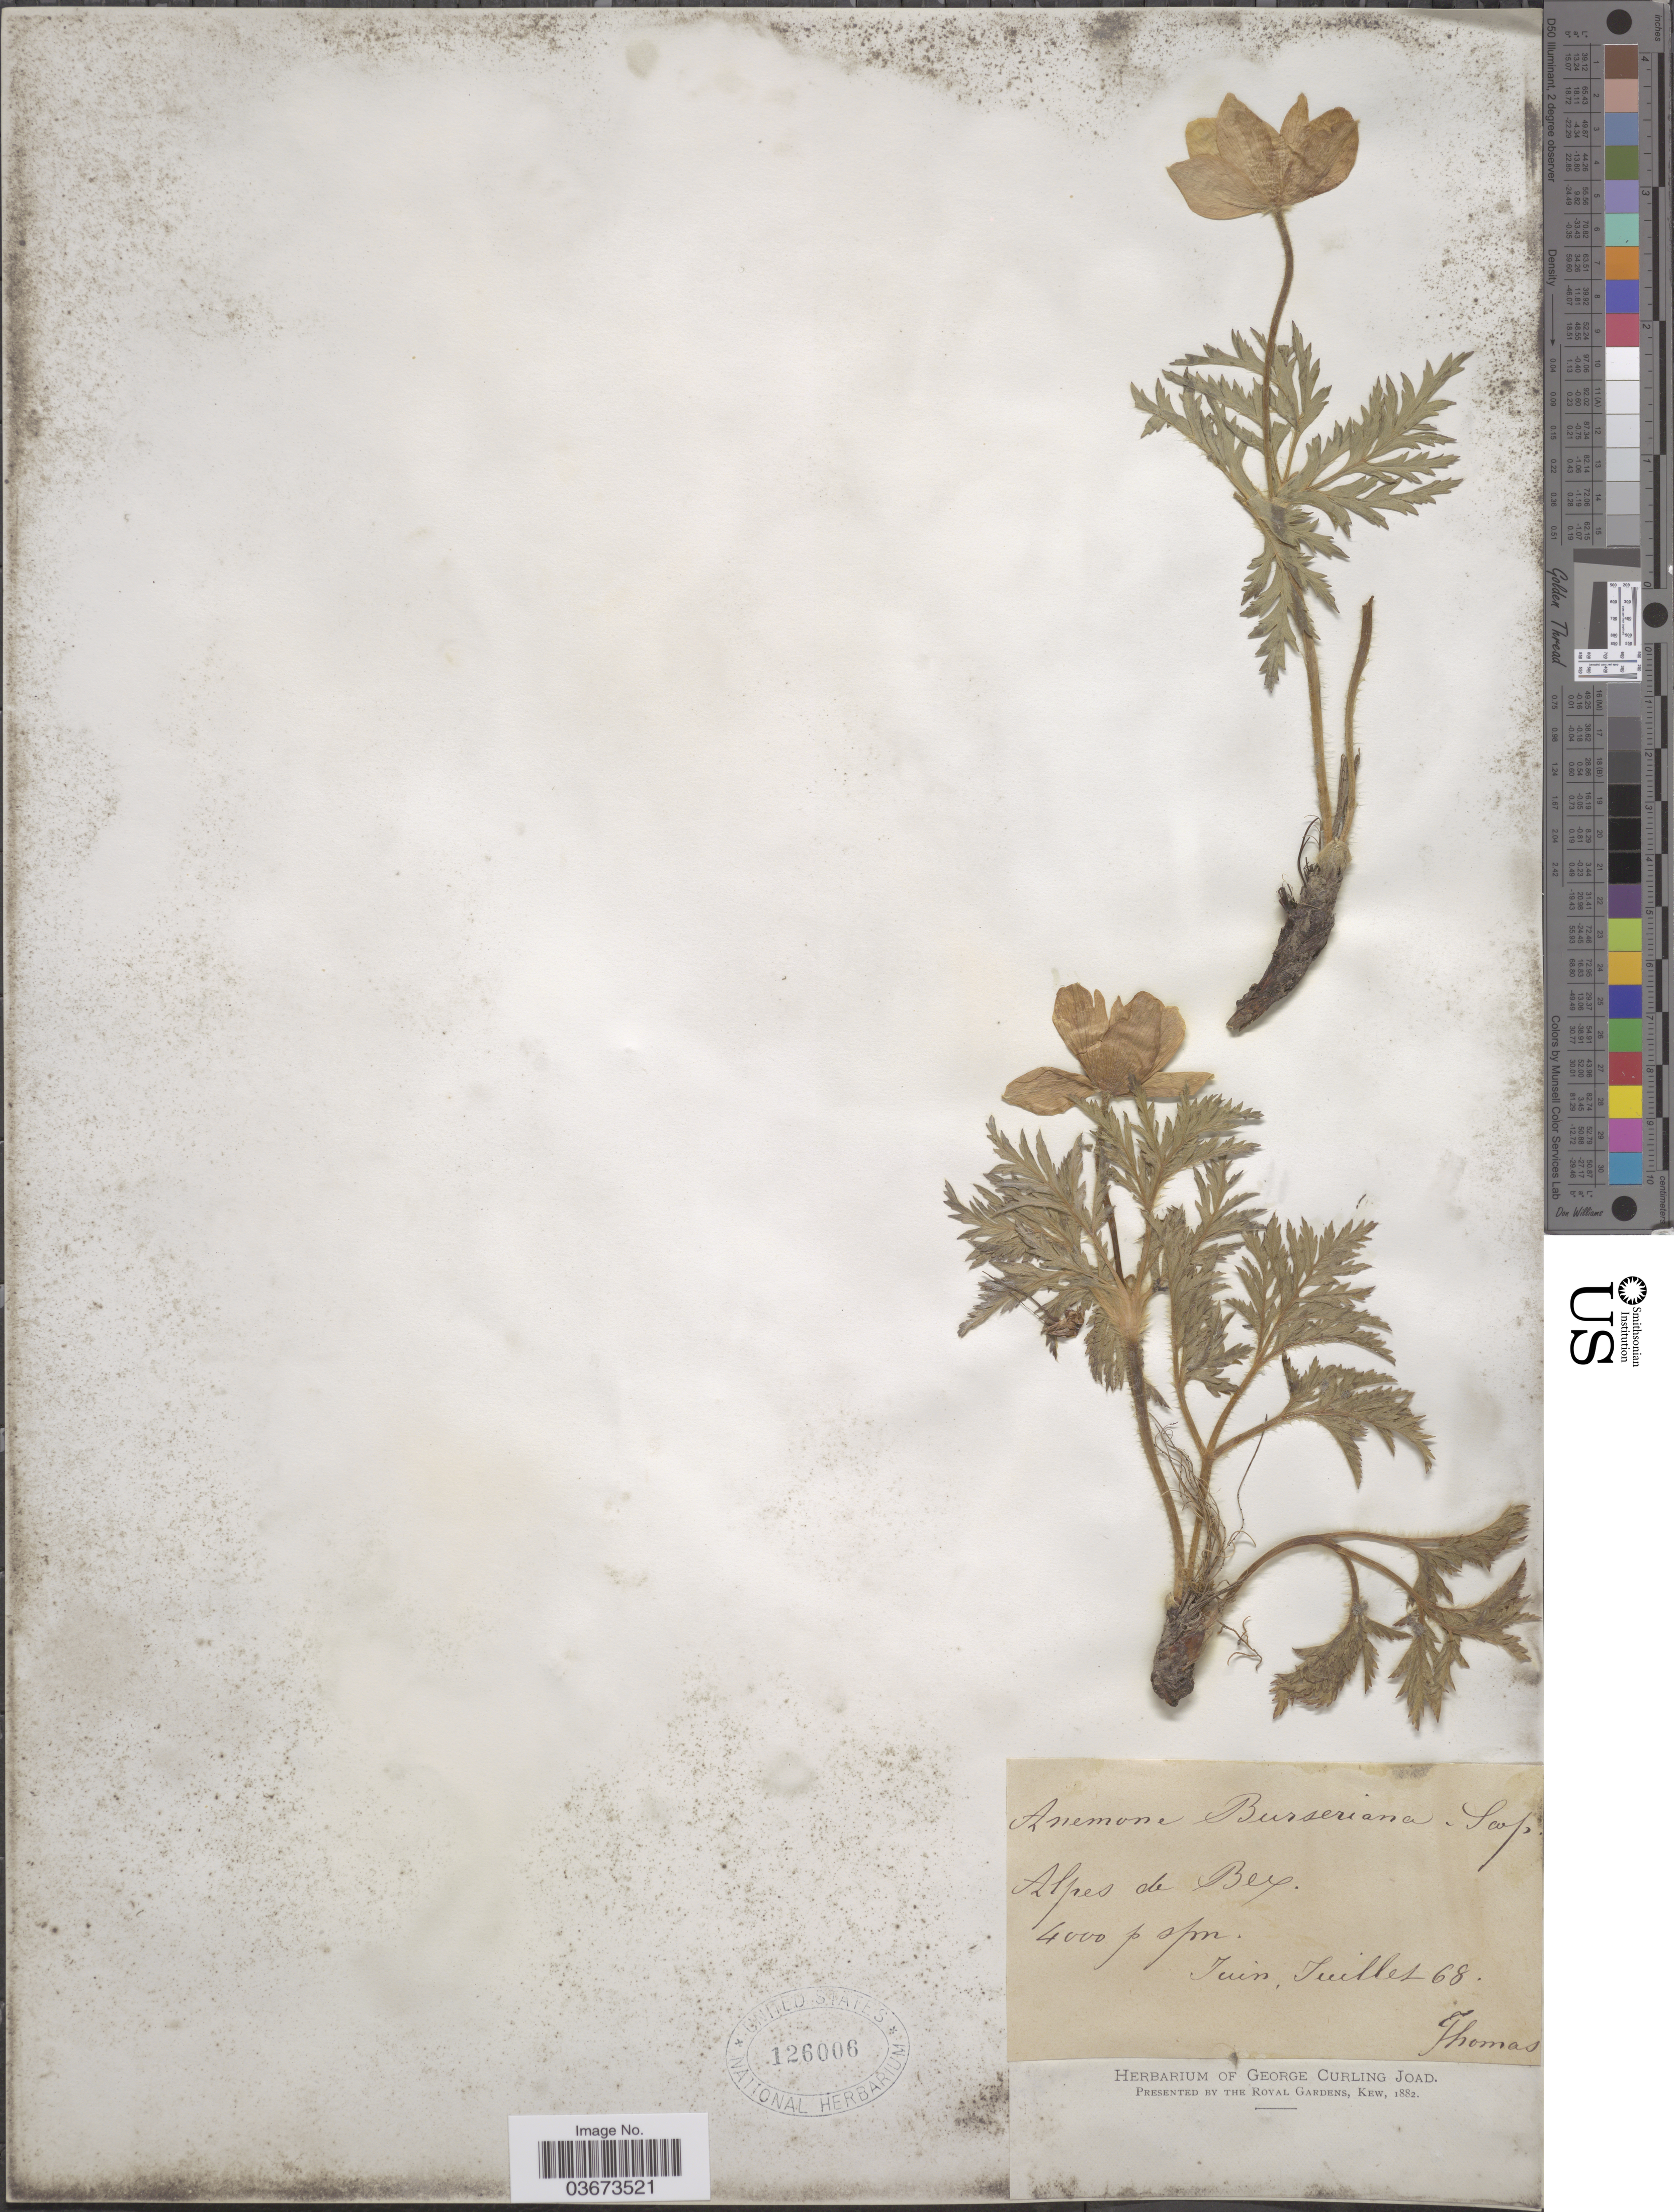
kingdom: Plantae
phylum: Tracheophyta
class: Magnoliopsida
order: Ranunculales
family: Ranunculaceae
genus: Anemone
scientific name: Anemone burseriana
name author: Scop.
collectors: -- Thomas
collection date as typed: Transcribed d/m/y: /6/68 to /7/68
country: Switzerland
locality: Alpes de Bex.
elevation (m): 1219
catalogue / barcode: US 126006